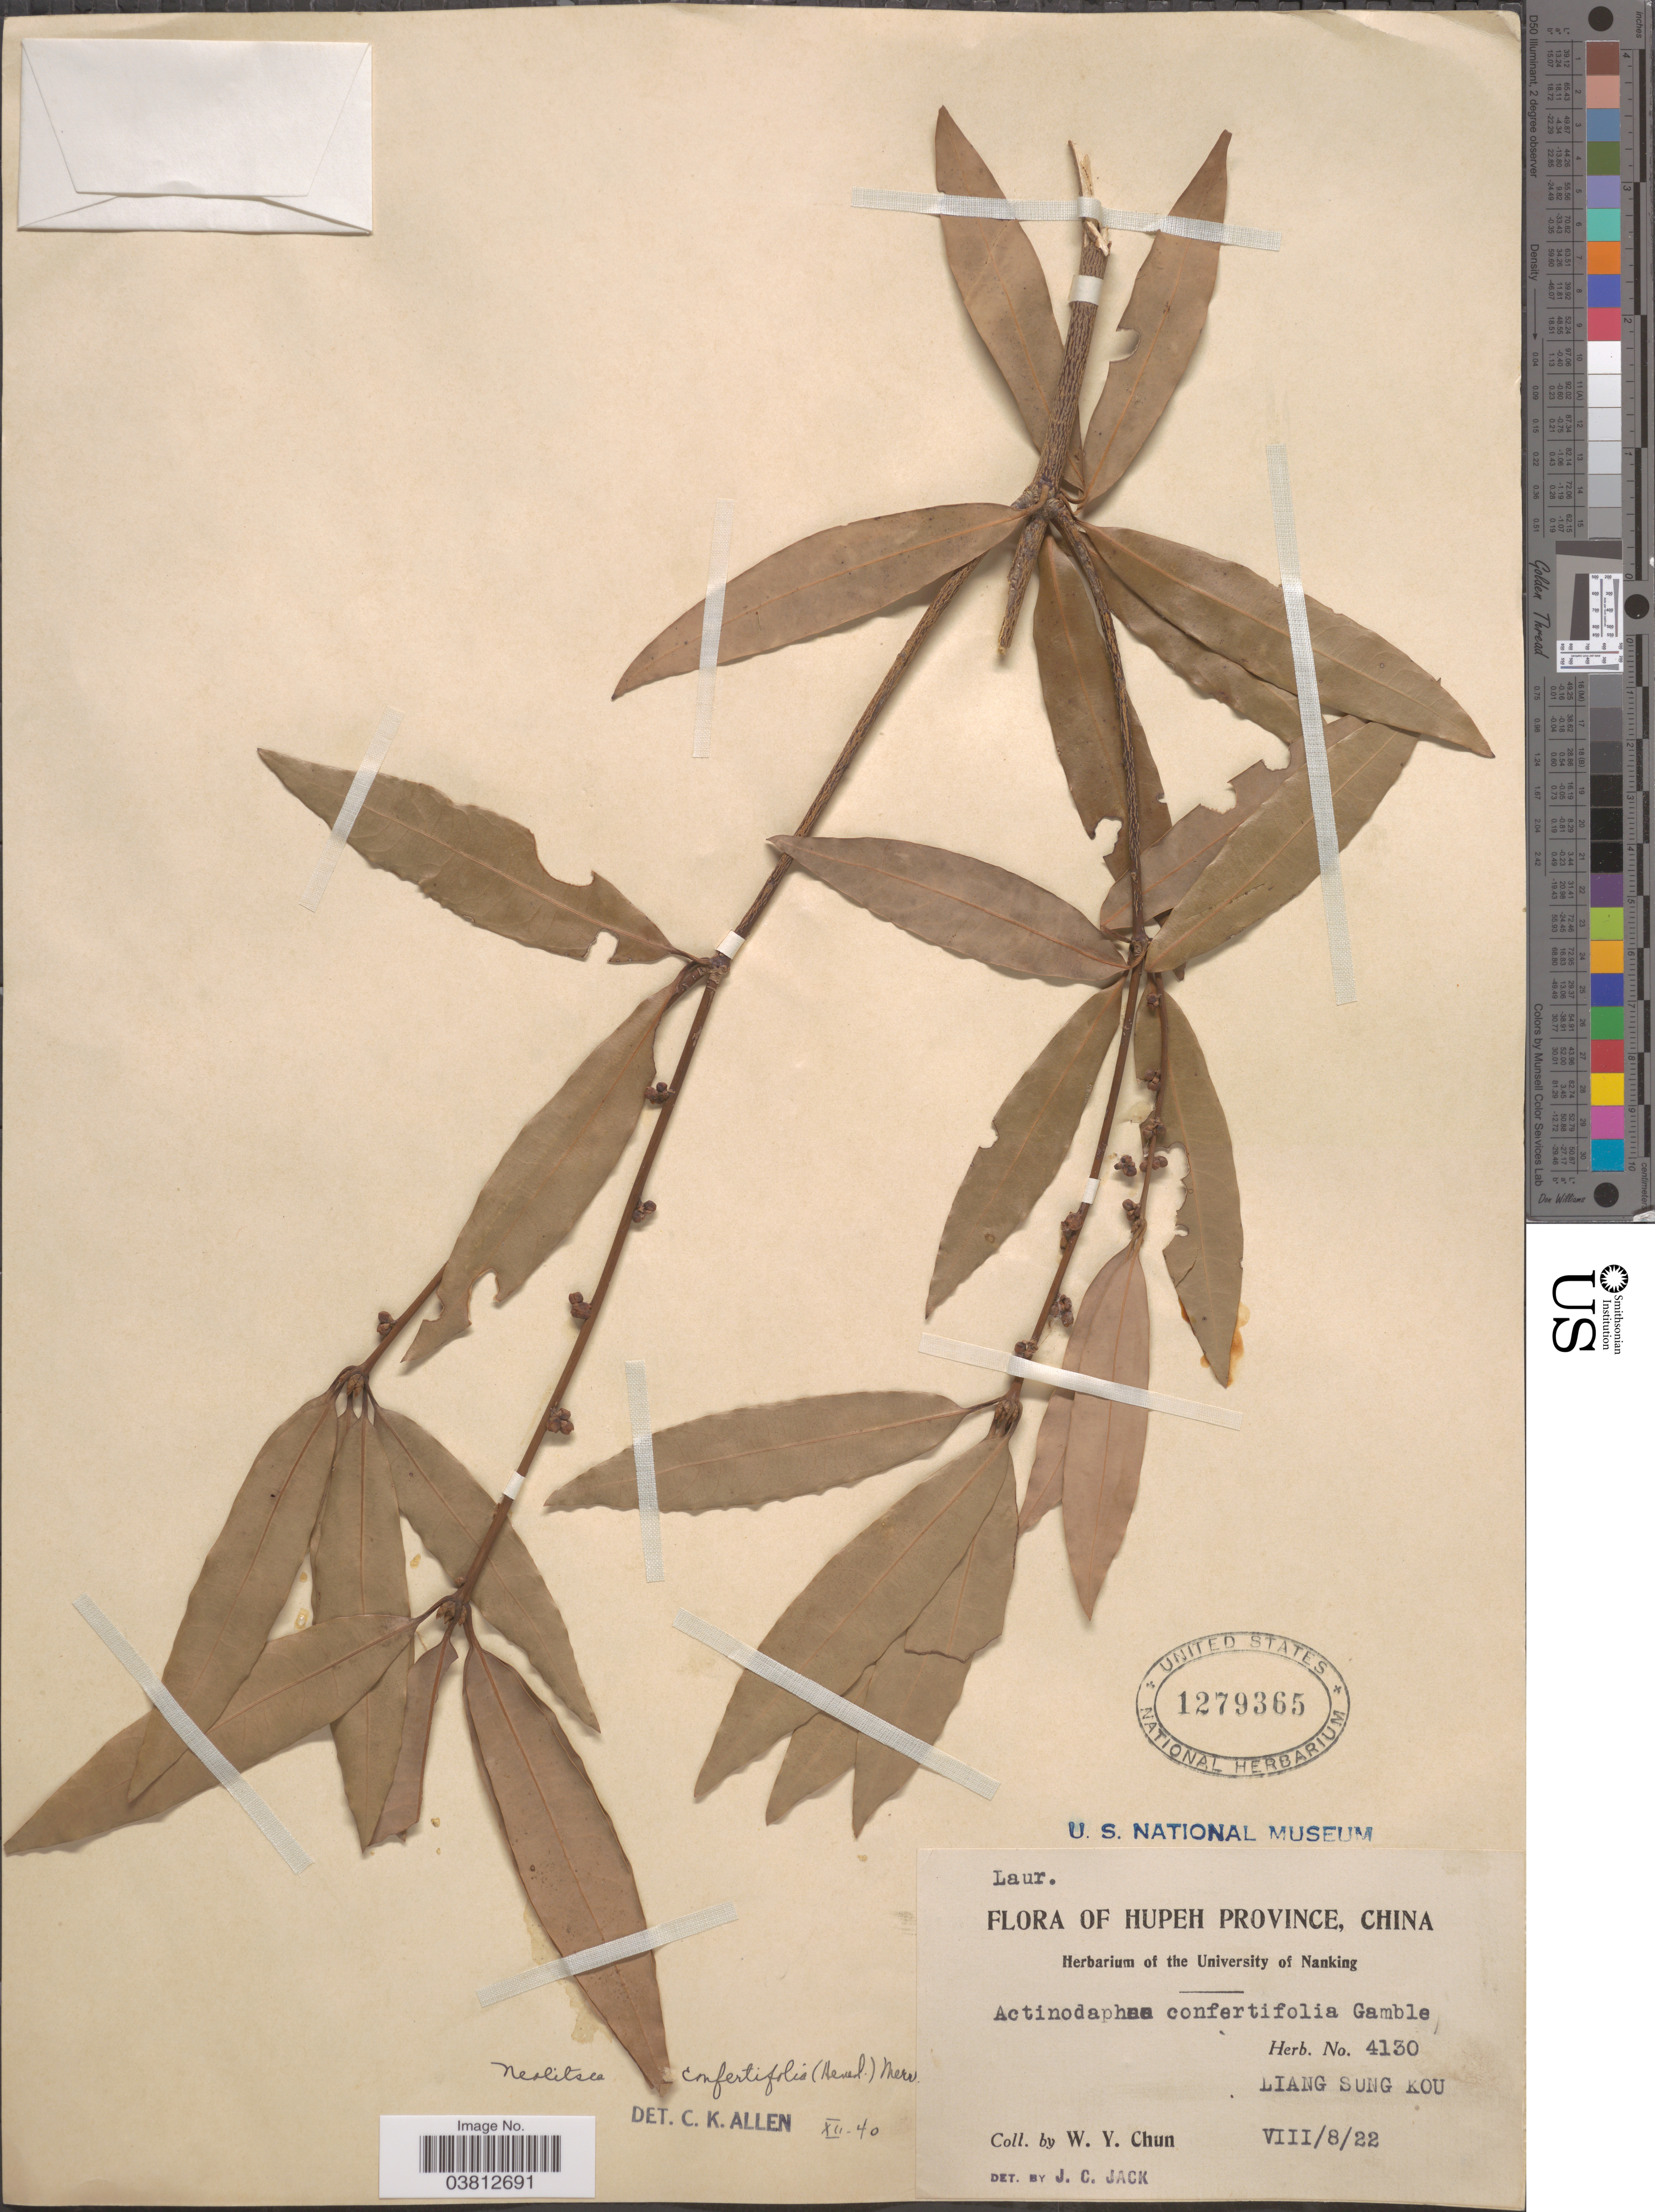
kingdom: Plantae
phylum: Tracheophyta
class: Magnoliopsida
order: Laurales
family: Lauraceae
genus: Neolitsea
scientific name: Neolitsea confertifolia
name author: (Hemsl.) Merr.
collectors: W. Y. Chun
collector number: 4130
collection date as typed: Transcribed d/m/y: 8/8/22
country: China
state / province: Hubei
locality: Hupeh Province. Liang Sung Kou.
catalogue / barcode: US 1279365